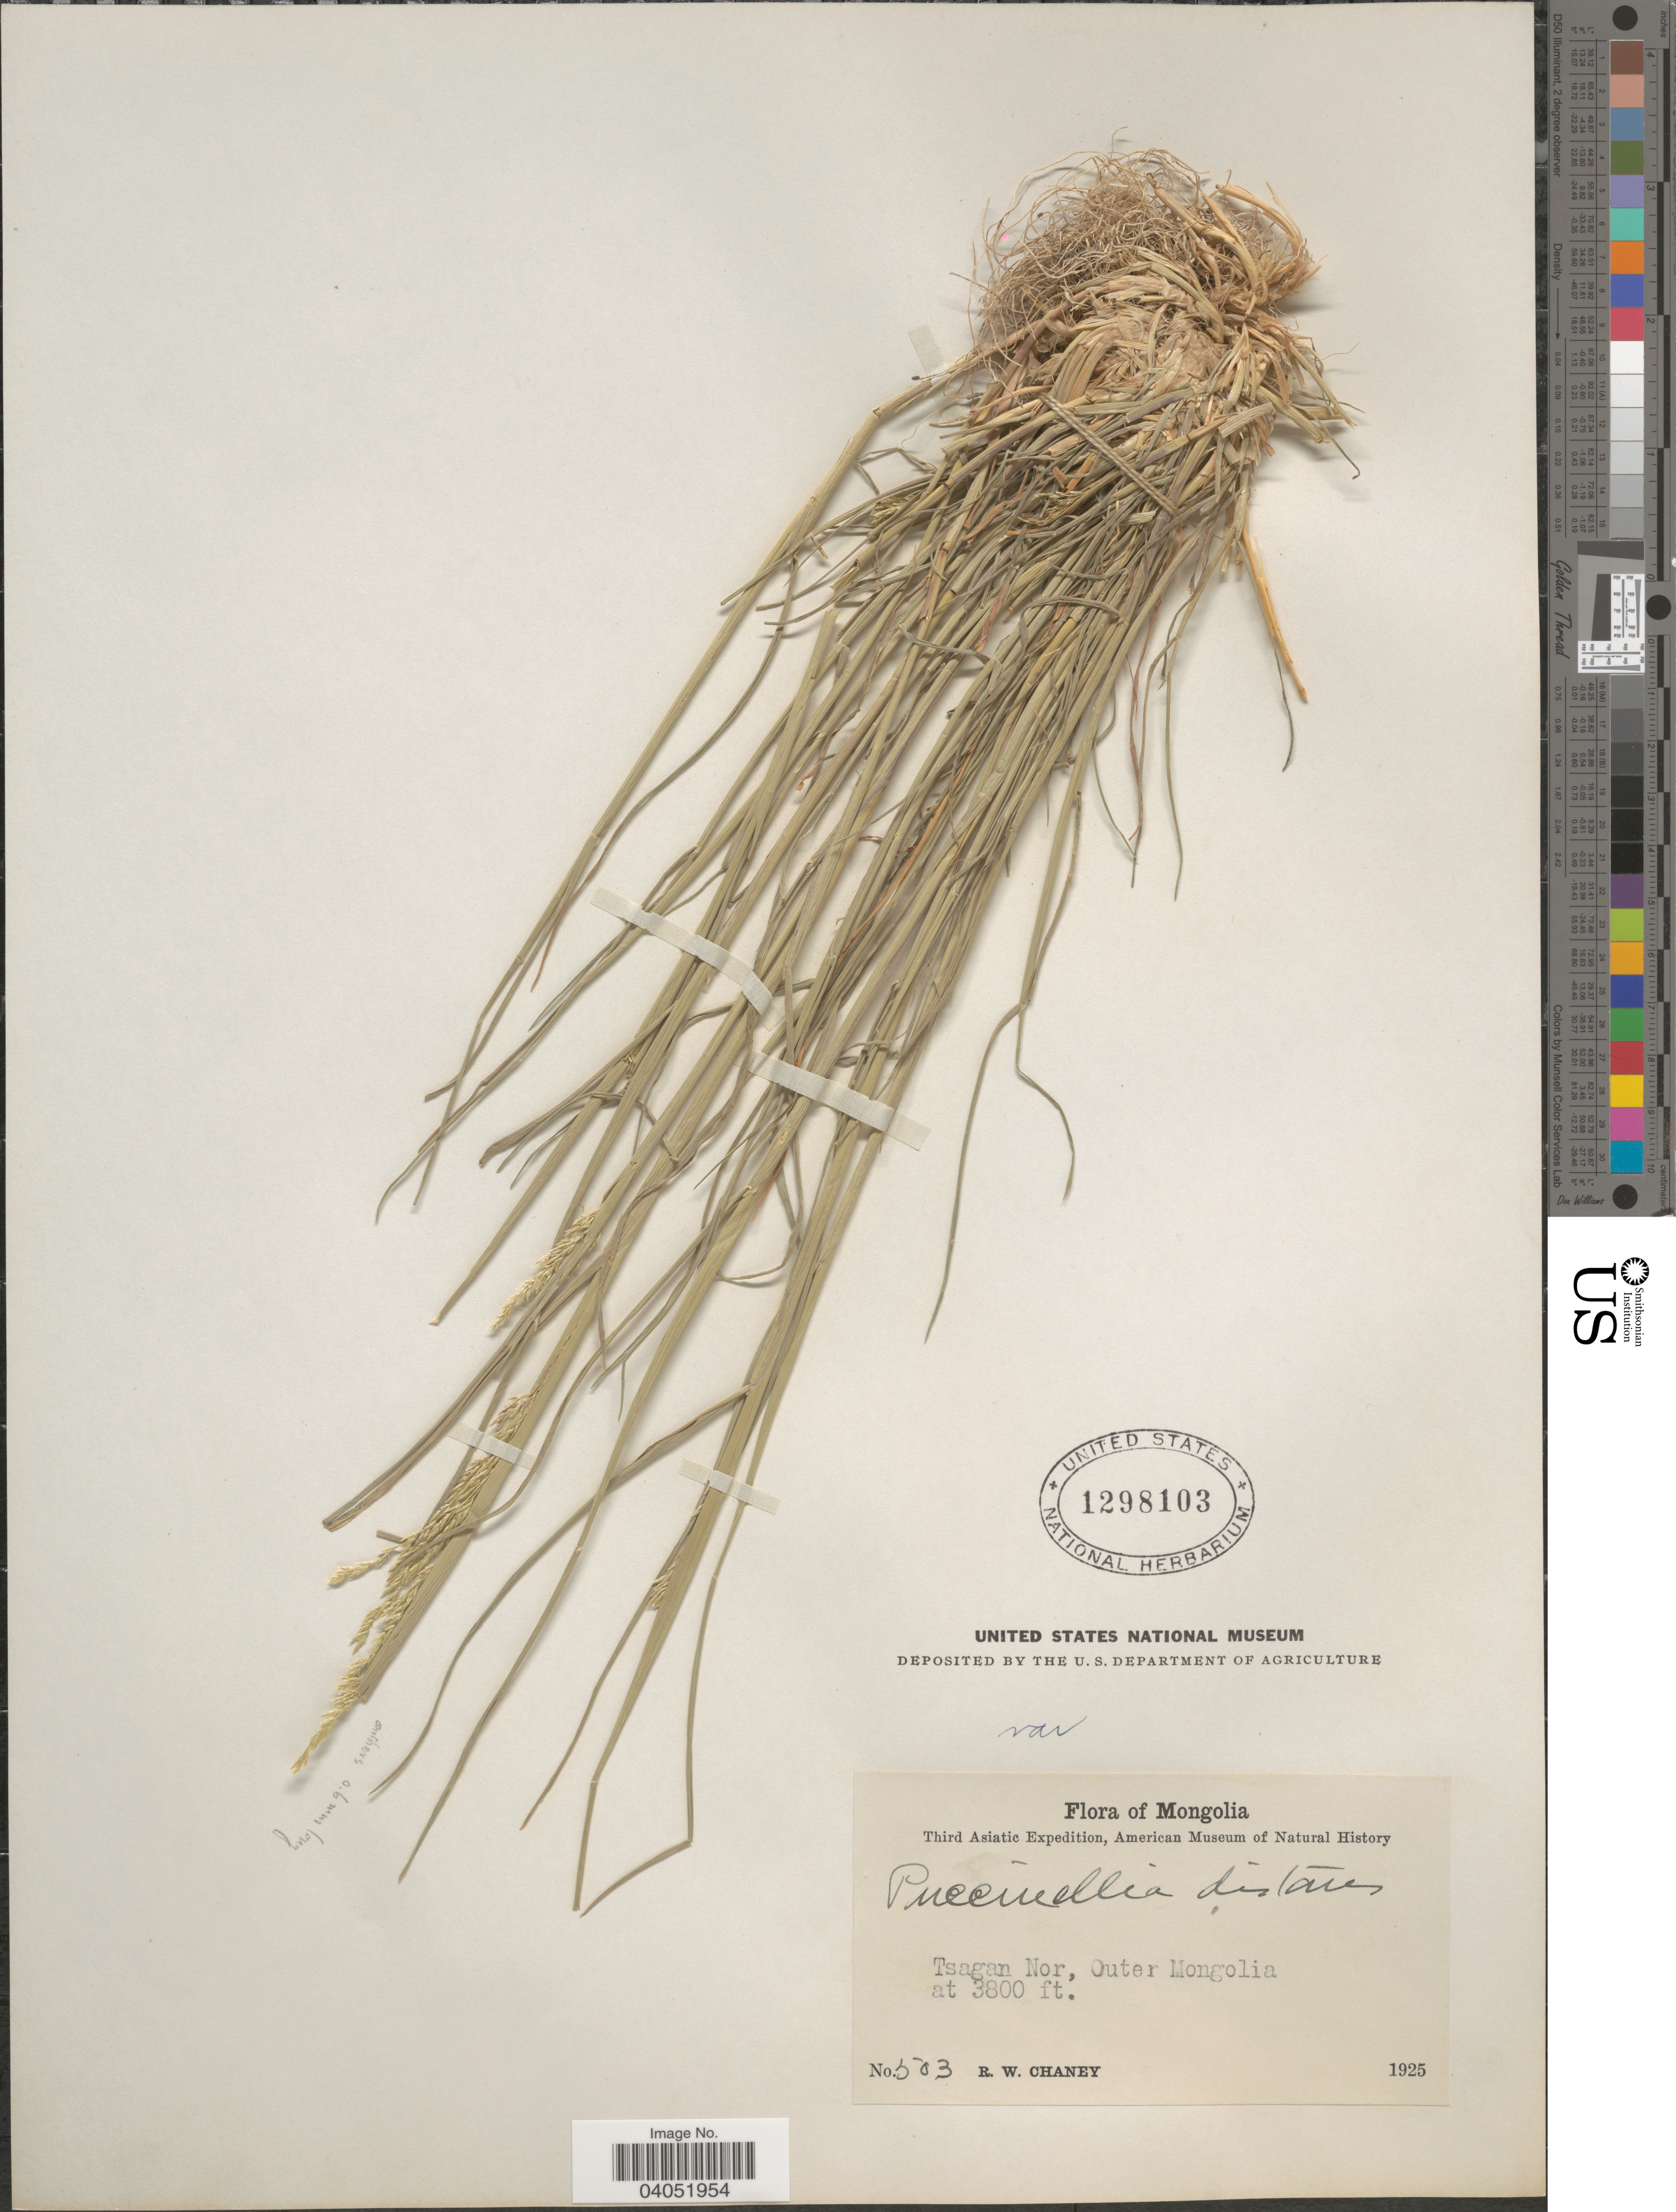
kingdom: Plantae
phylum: Tracheophyta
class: Liliopsida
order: Poales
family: Poaceae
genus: Puccinellia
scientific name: Puccinellia micrandra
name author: (Keng) Keng & S.L. Chen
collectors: R. Chaney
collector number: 503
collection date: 1925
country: Mongolia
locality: Tsagan Nor, Outer Mongolia.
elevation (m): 1158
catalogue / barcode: US 1298103